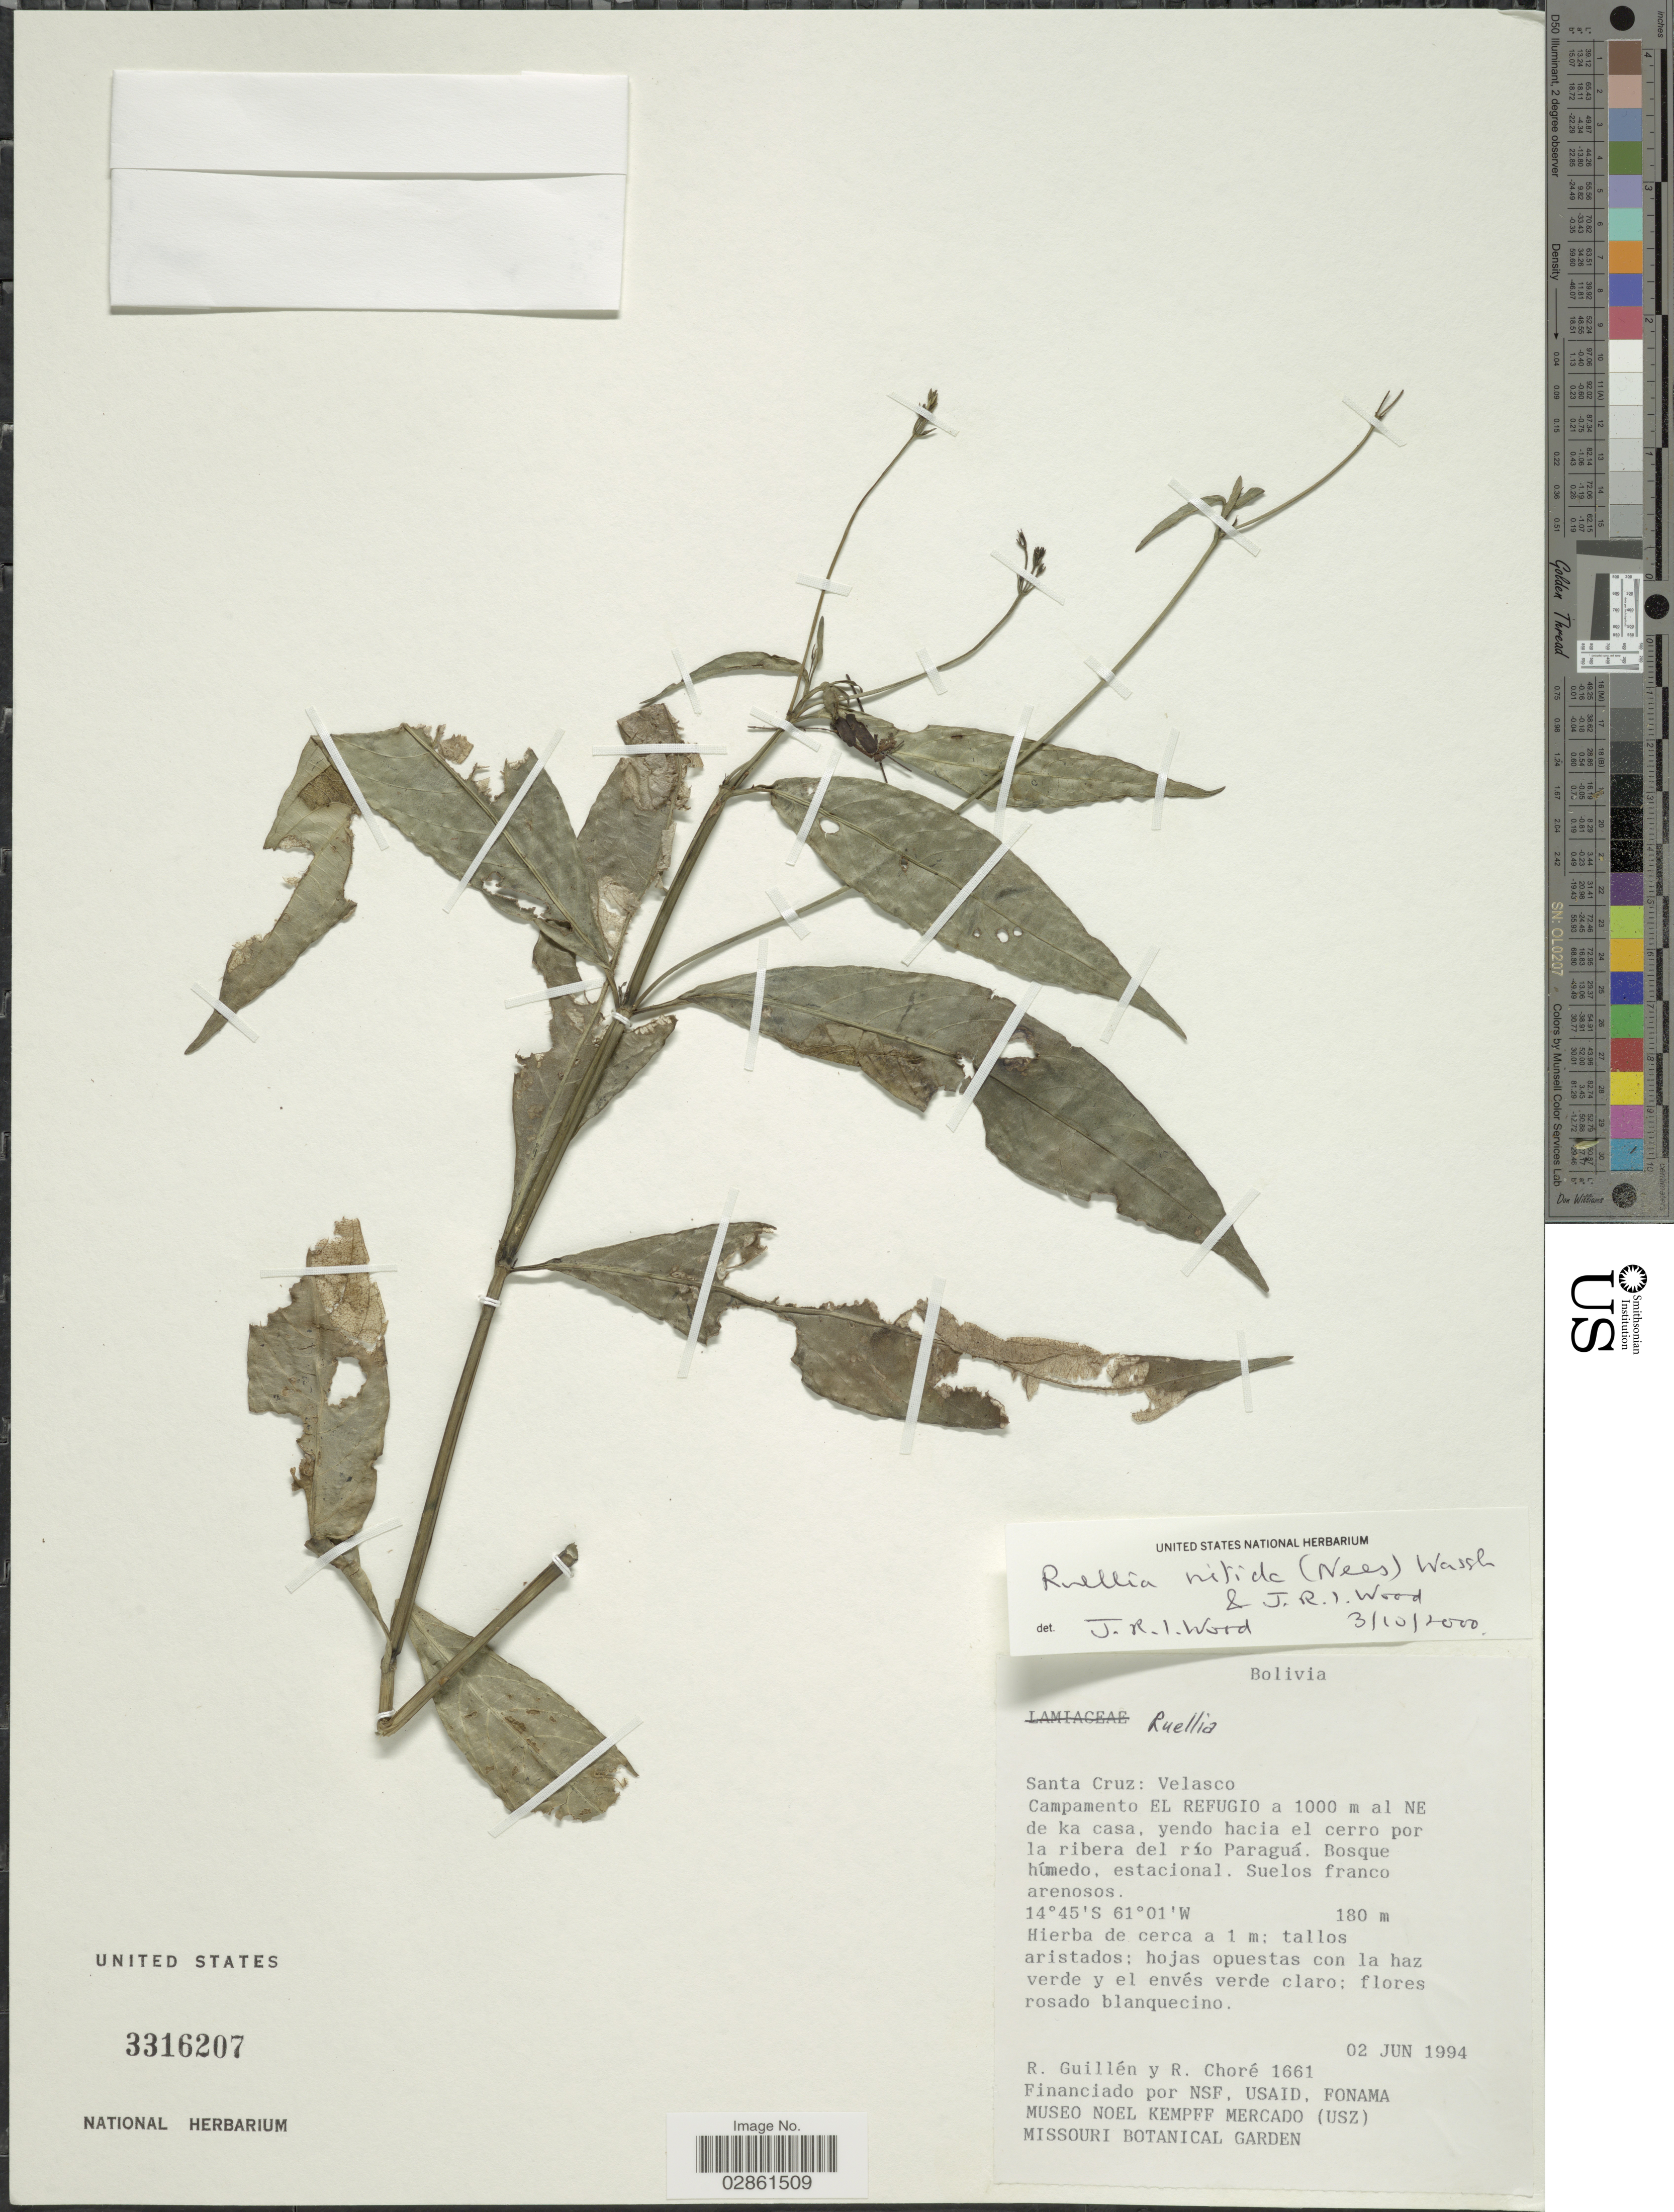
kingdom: Plantae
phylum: Tracheophyta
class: Magnoliopsida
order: Lamiales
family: Acanthaceae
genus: Ruellia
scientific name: Ruellia nitida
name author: (Nees) Wassh. & J.R.I. Wood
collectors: R. Guillen & R. Choré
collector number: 1661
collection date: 1994-06-02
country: Bolivia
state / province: Santa Cruz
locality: Velasco. Campamento El Refugio a 1000 m al NE de ka casa, yendo hacia el cerro pro la ribera del río Paraguá.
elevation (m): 180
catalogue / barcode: US 3316207